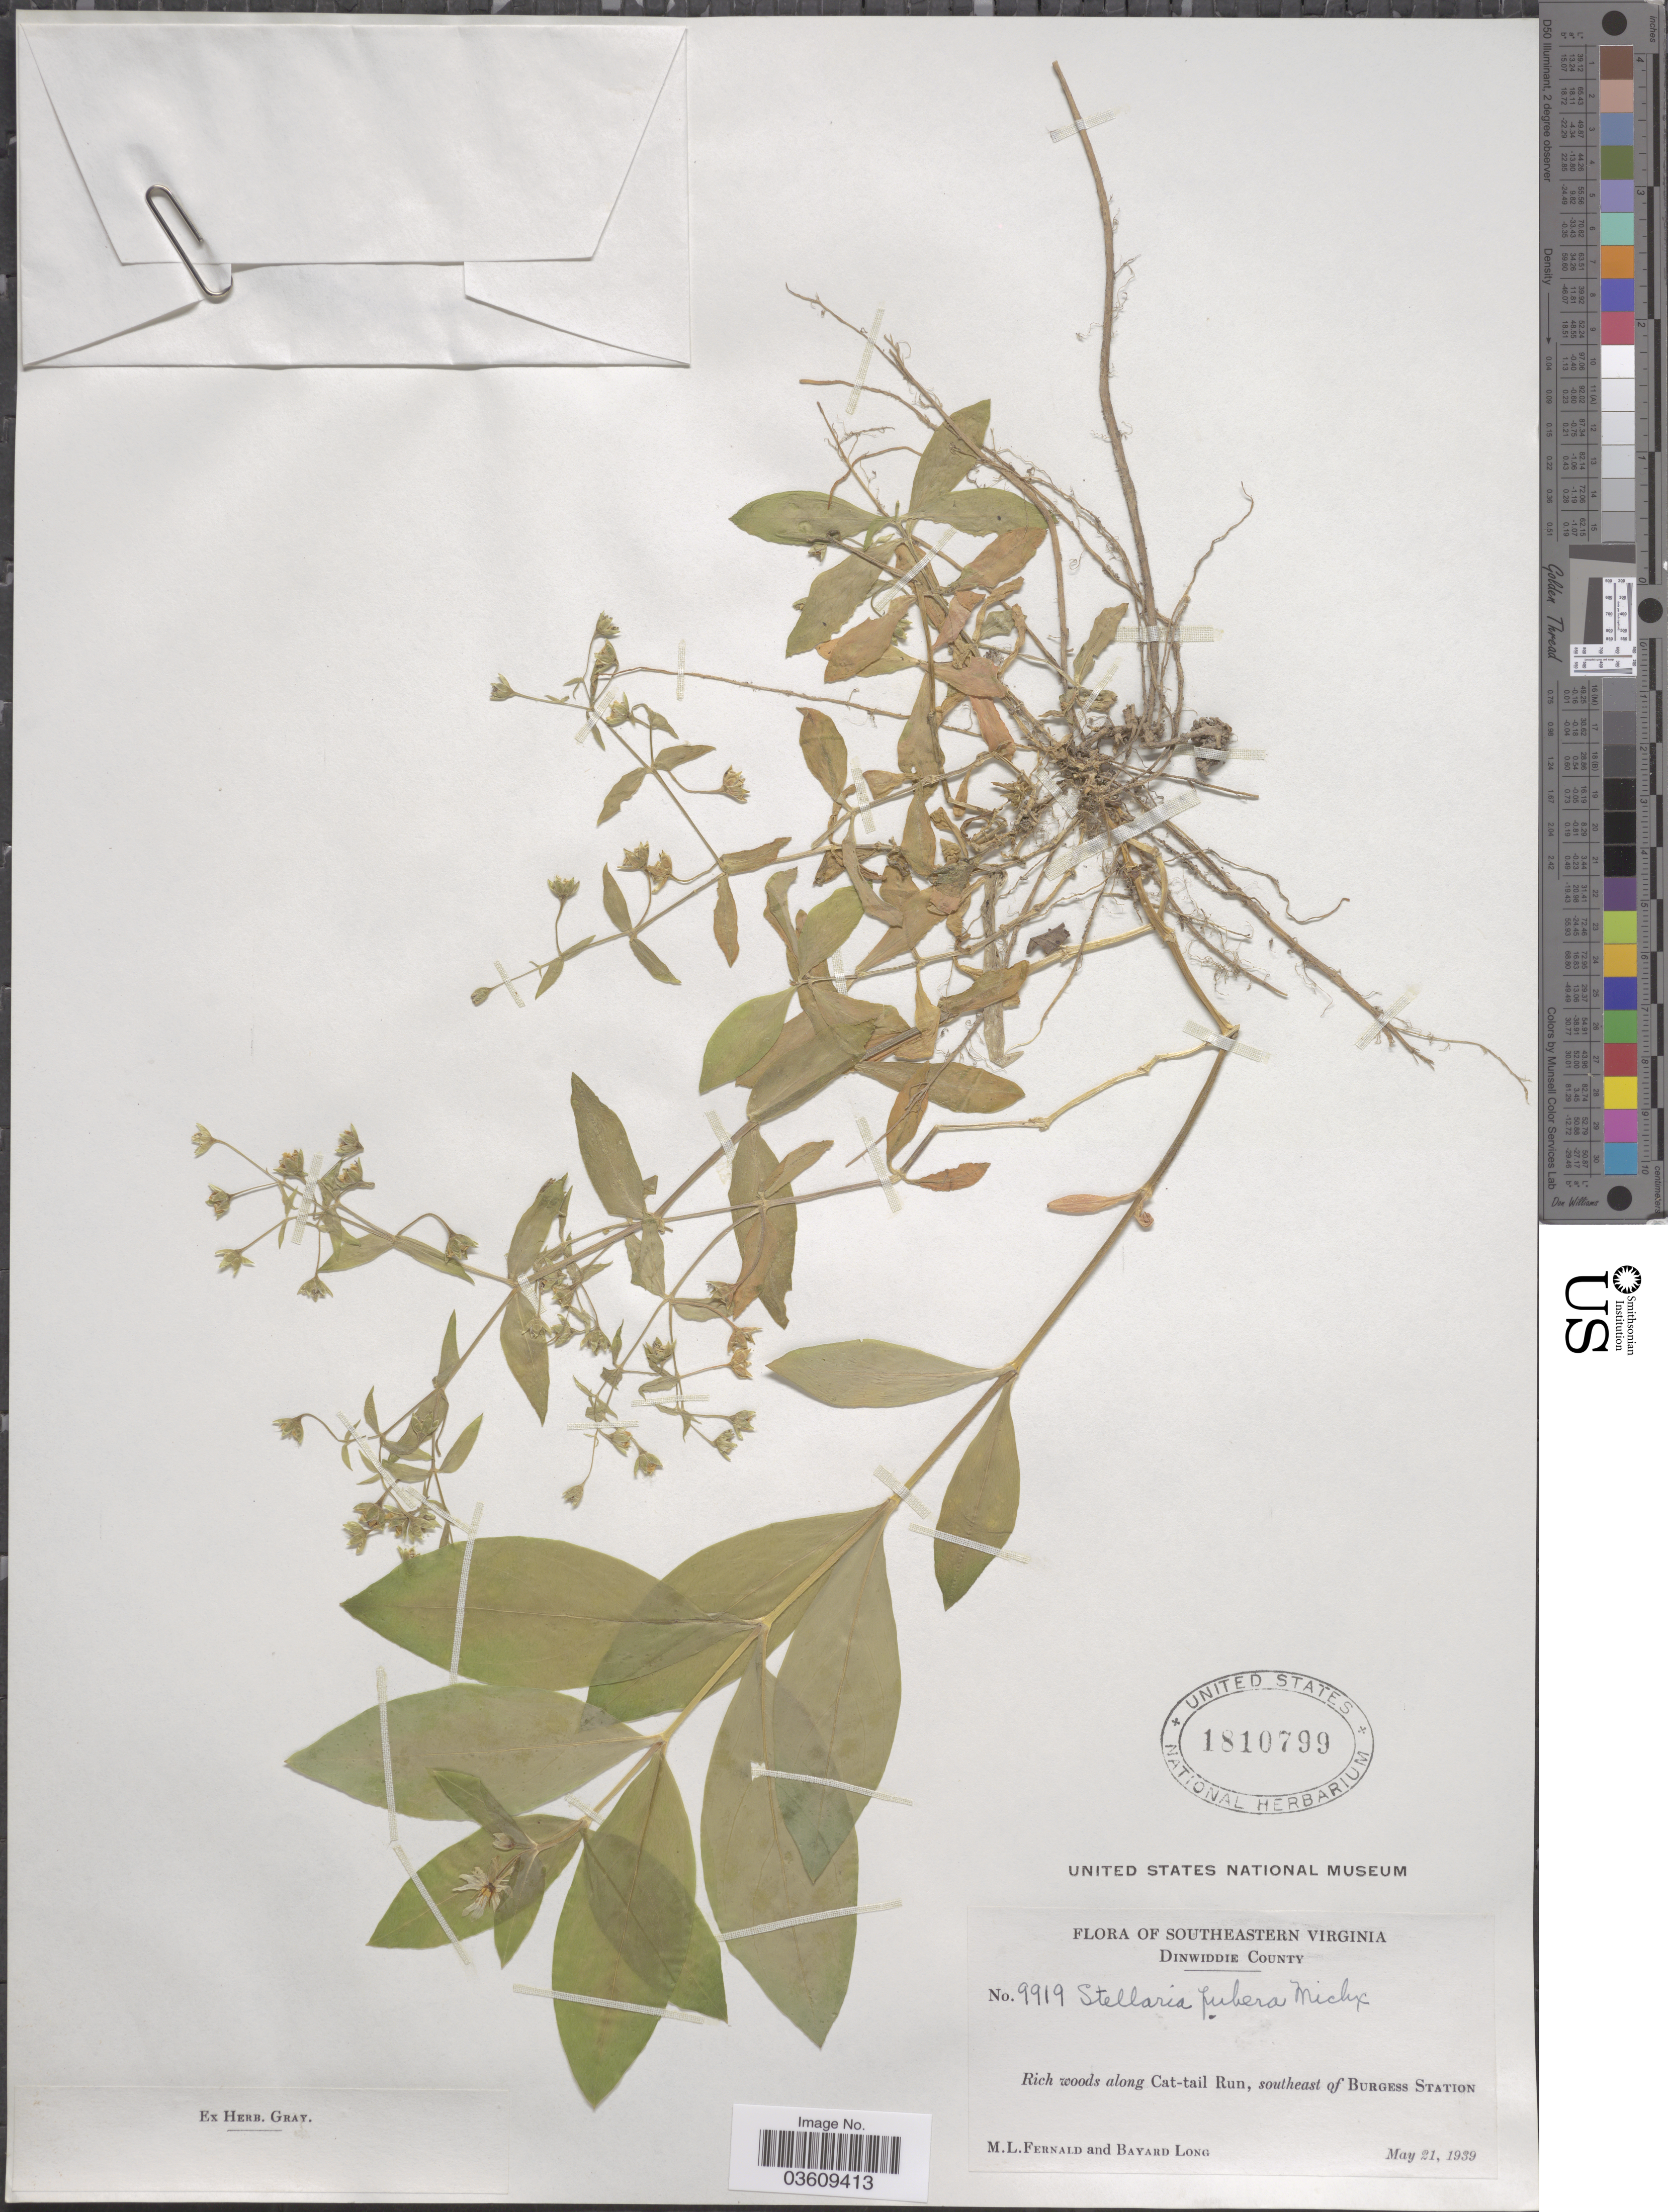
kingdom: Plantae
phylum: Tracheophyta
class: Magnoliopsida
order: Caryophyllales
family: Caryophyllaceae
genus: Stellaria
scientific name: Stellaria pubera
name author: Michx.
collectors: M. L. Fernald & B. Long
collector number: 9919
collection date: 1939-05-21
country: United States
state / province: Virginia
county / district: Dinwiddie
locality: Southeastern Virginia. Dinwiddie County. Rich woods along Cat-tail Run, southeast of Burgess Station.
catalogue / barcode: US 1810799